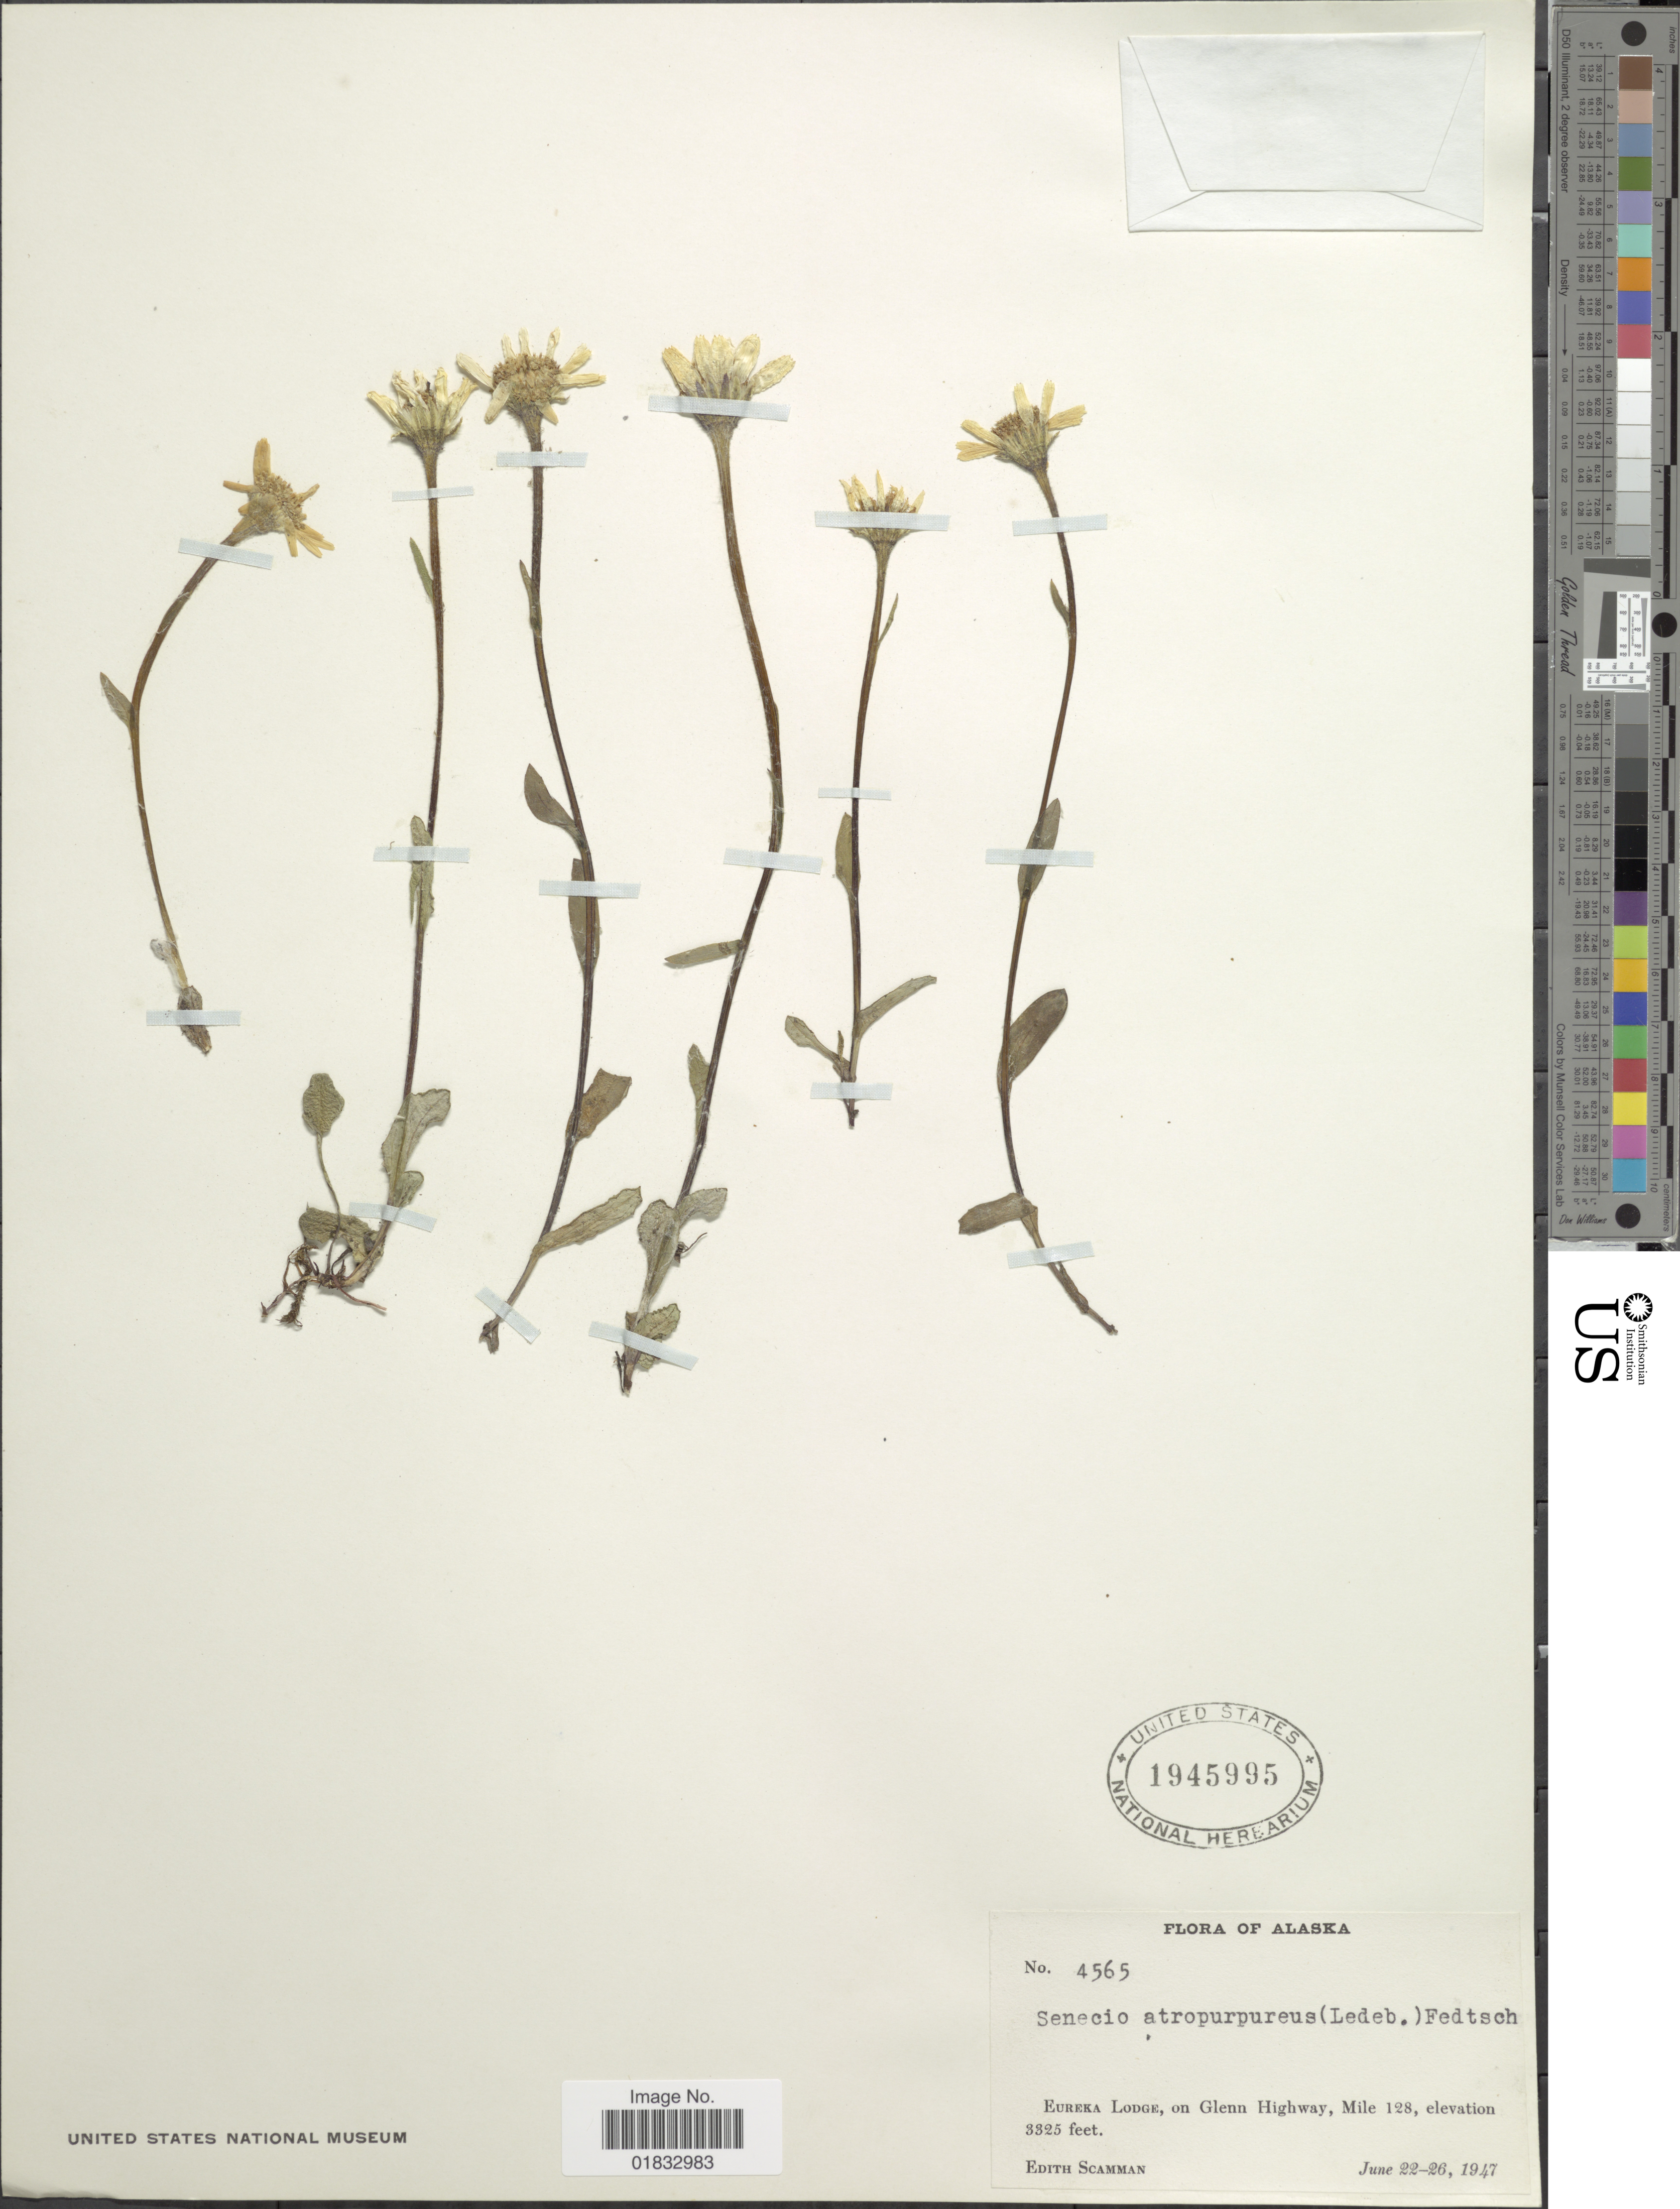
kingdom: Plantae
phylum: Tracheophyta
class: Magnoliopsida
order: Asterales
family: Asteraceae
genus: Tephroseris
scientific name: Tephroseris integrifolia subsp. atropurpurea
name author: (Ledeb.) B. Nord.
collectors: E. Scamman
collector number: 4565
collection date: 1947-06-22/1947-06-26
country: United States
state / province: Alaska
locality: Eureka Lodge, on Glenn Highway, Mile 128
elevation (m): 1013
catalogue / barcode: US 1945995